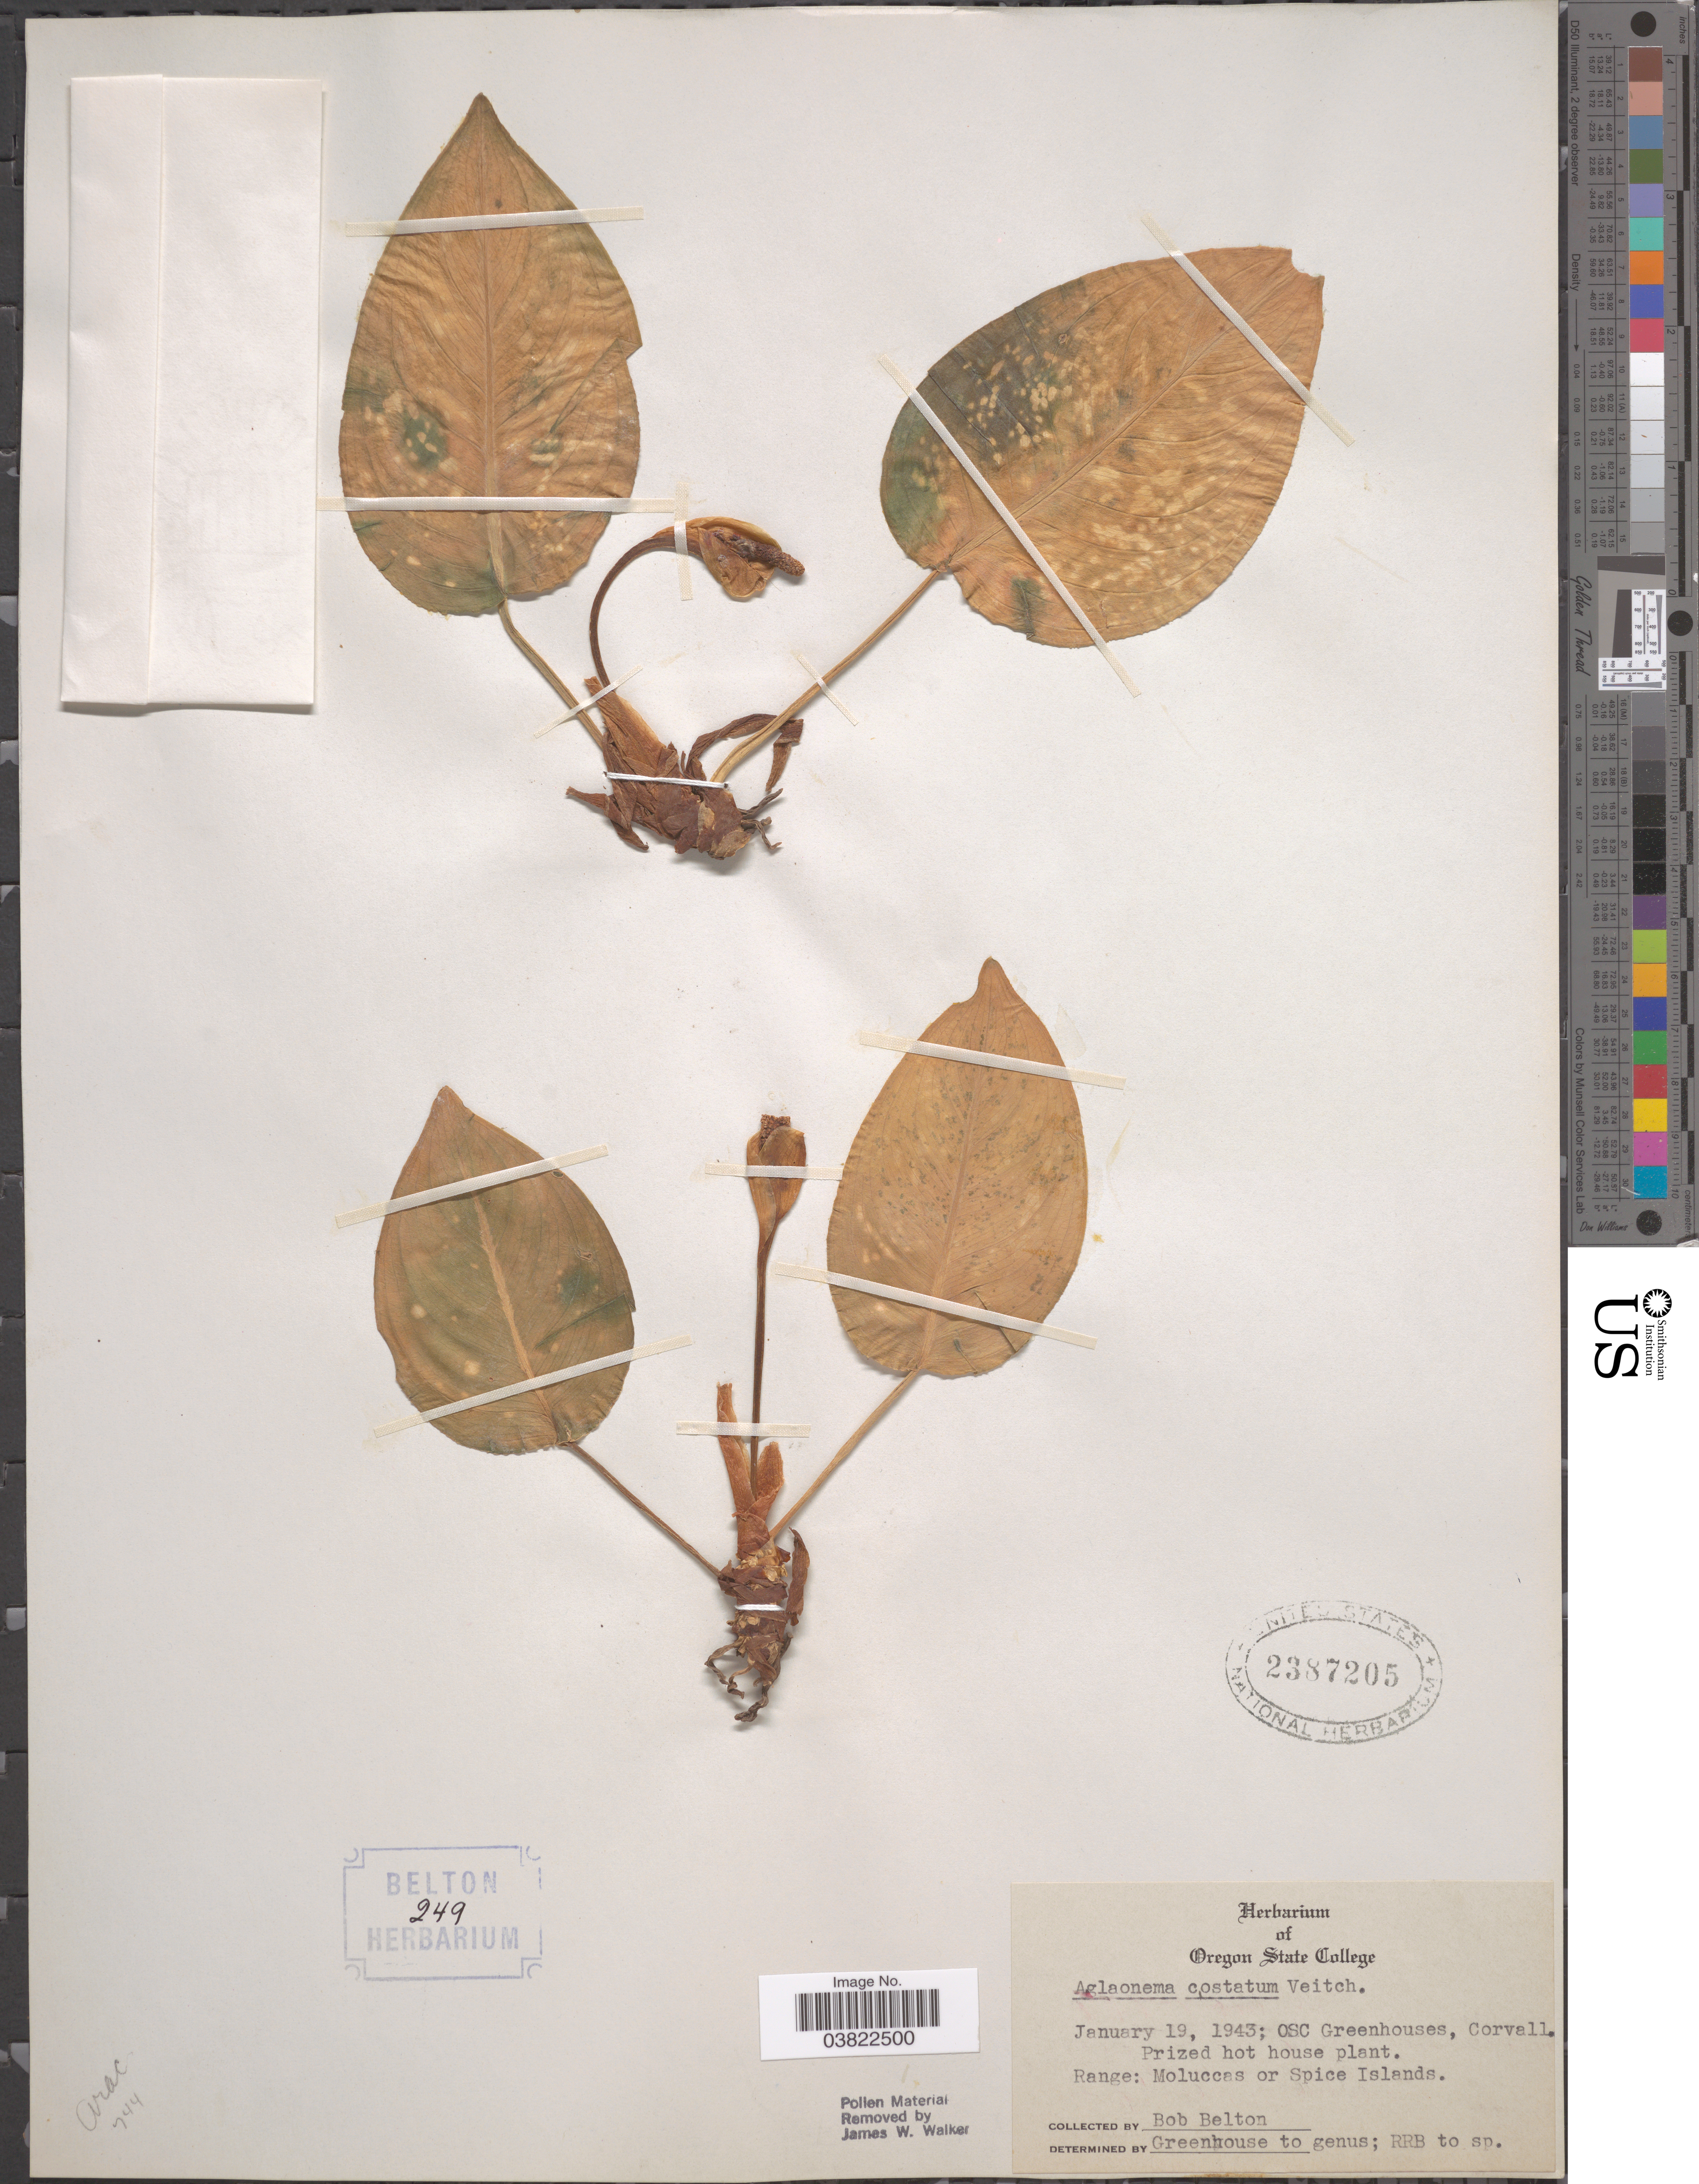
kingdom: Plantae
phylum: Tracheophyta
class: Liliopsida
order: Alismatales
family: Araceae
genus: Aglaonema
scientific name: Aglaonema costatum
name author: N.E. Br.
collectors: B. Belton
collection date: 1943-01-19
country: United States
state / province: Oregon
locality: OSC Greenhouses, Corvall. Prized hot house plant. Range: Muluccas or Spice Islands.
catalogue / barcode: US 2387205